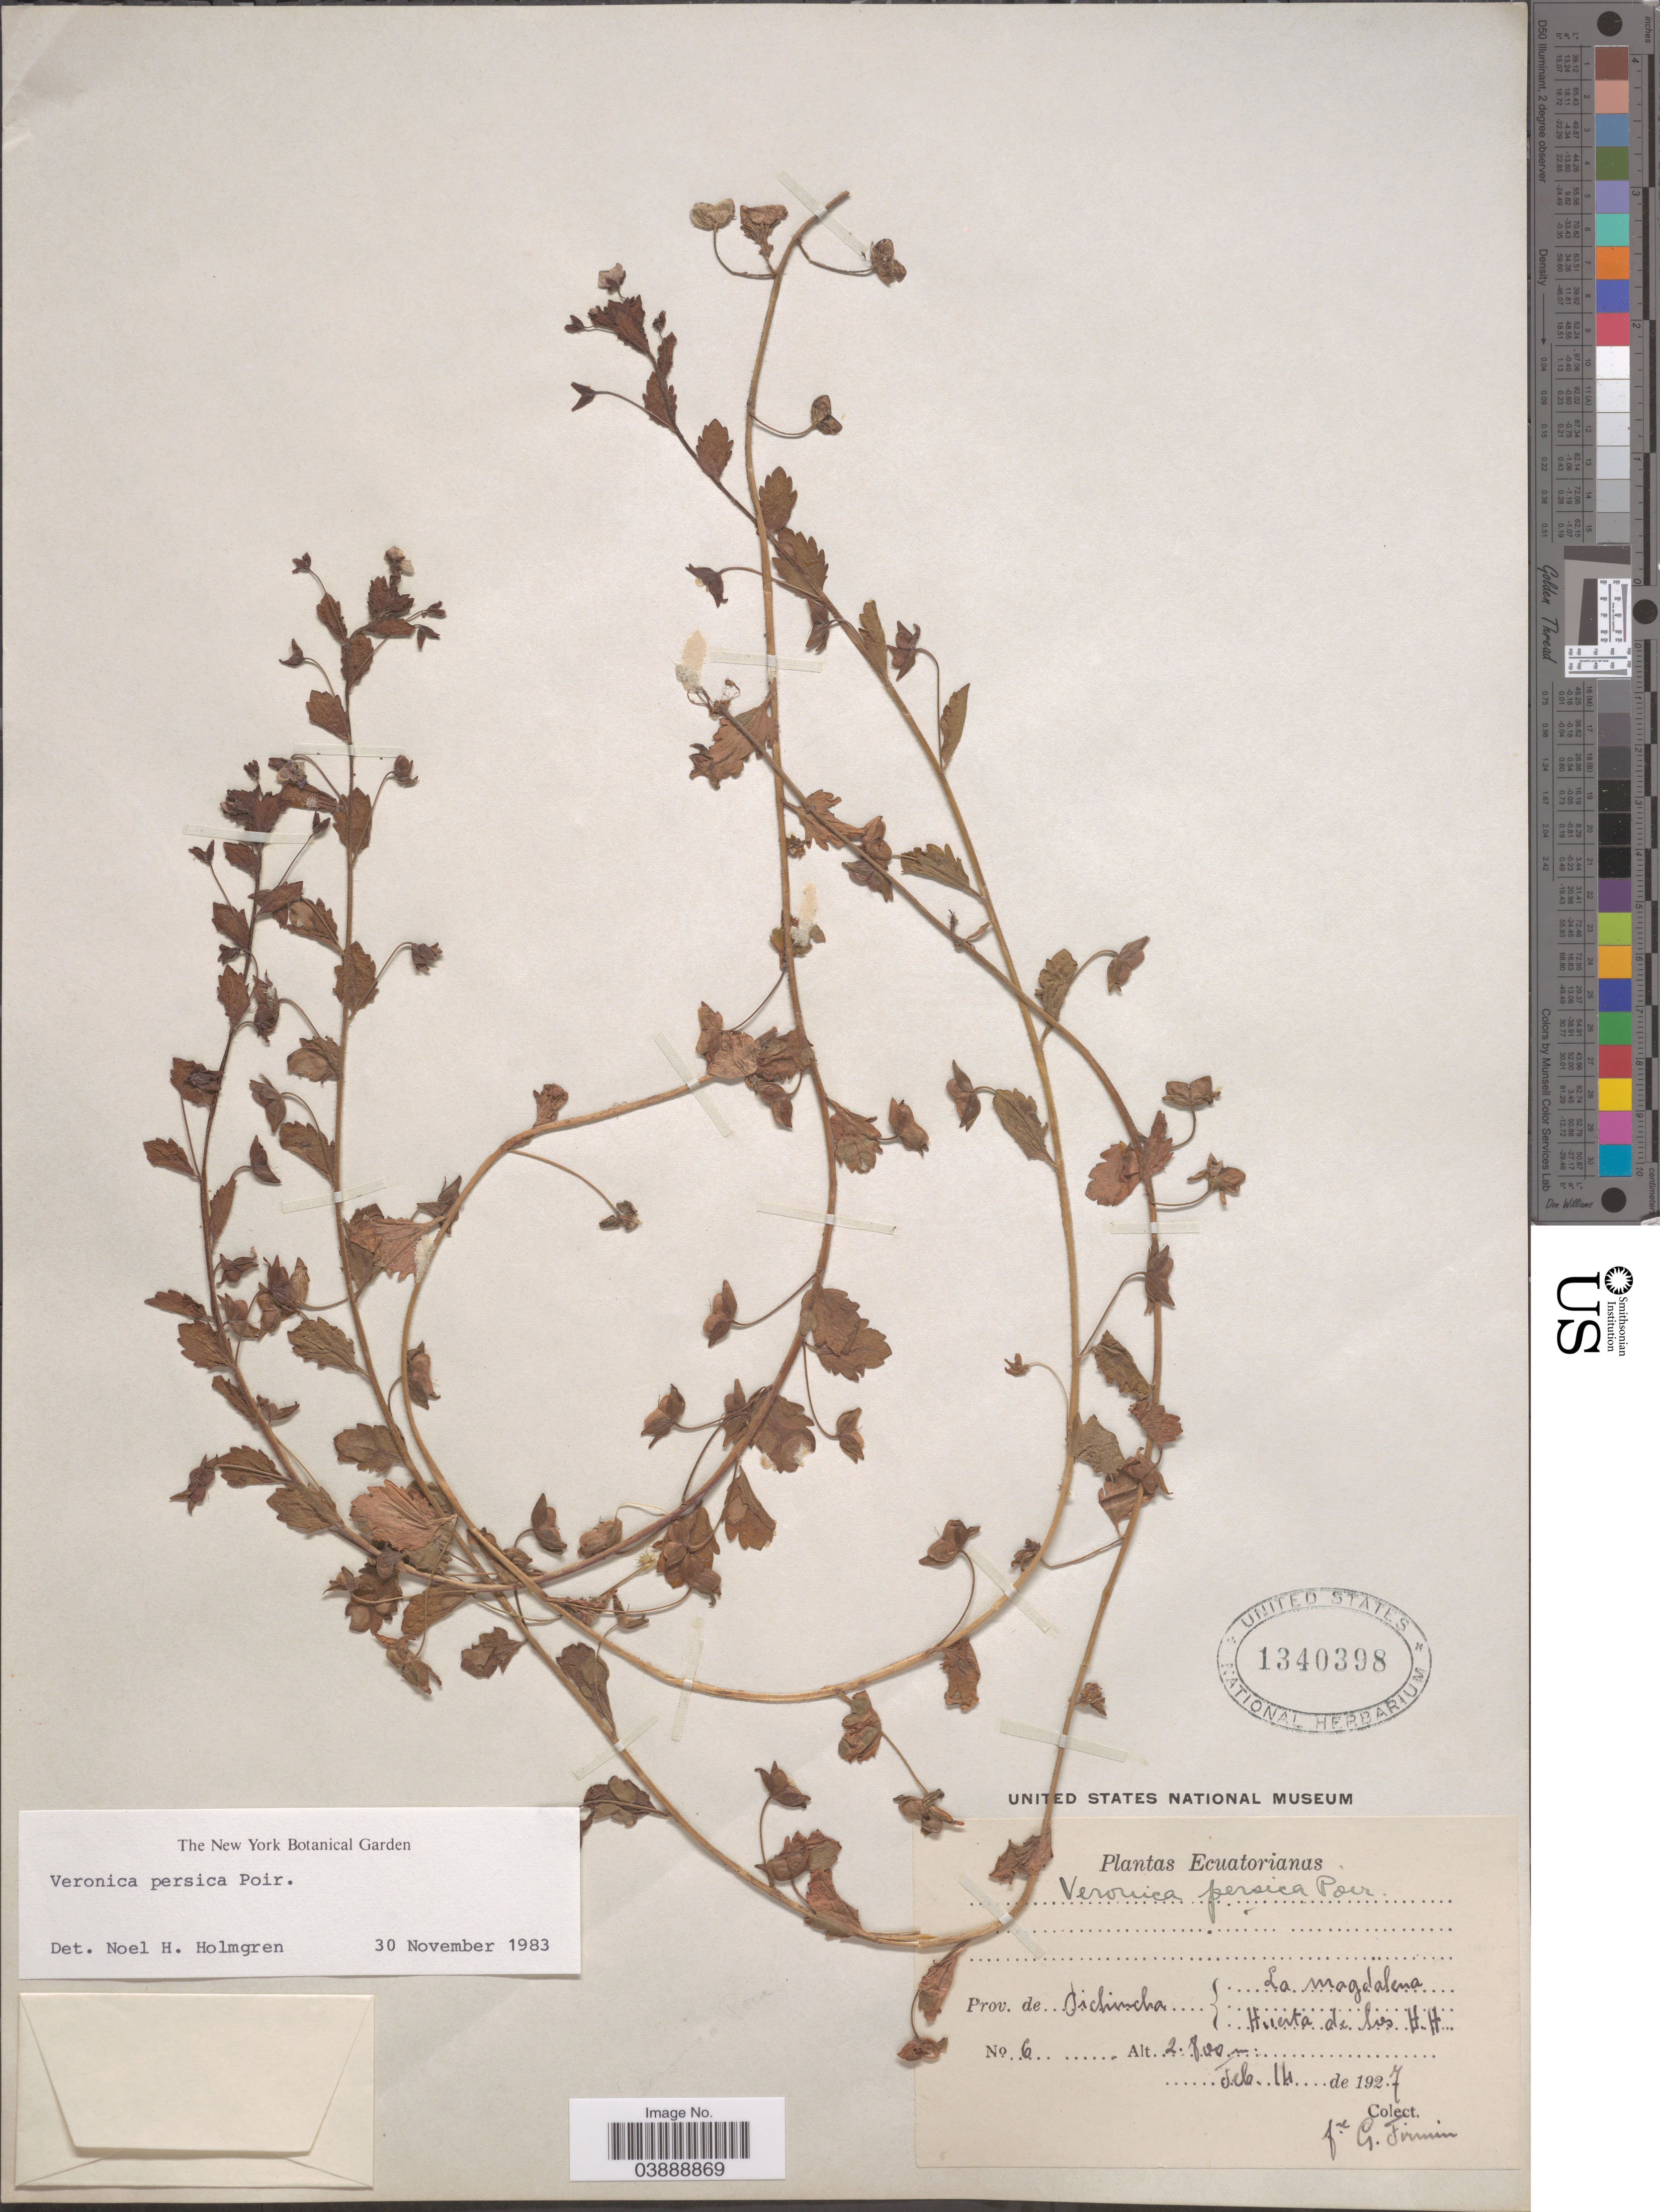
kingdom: Plantae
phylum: Tracheophyta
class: Magnoliopsida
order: Lamiales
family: Plantaginaceae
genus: Veronica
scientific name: Veronica persica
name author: Poir.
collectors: F. Firmin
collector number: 6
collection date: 1927-02-14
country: Ecuador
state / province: Pichincha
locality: La Magdalena. Huerta de los H. H.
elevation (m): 2800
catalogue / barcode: US 1340398